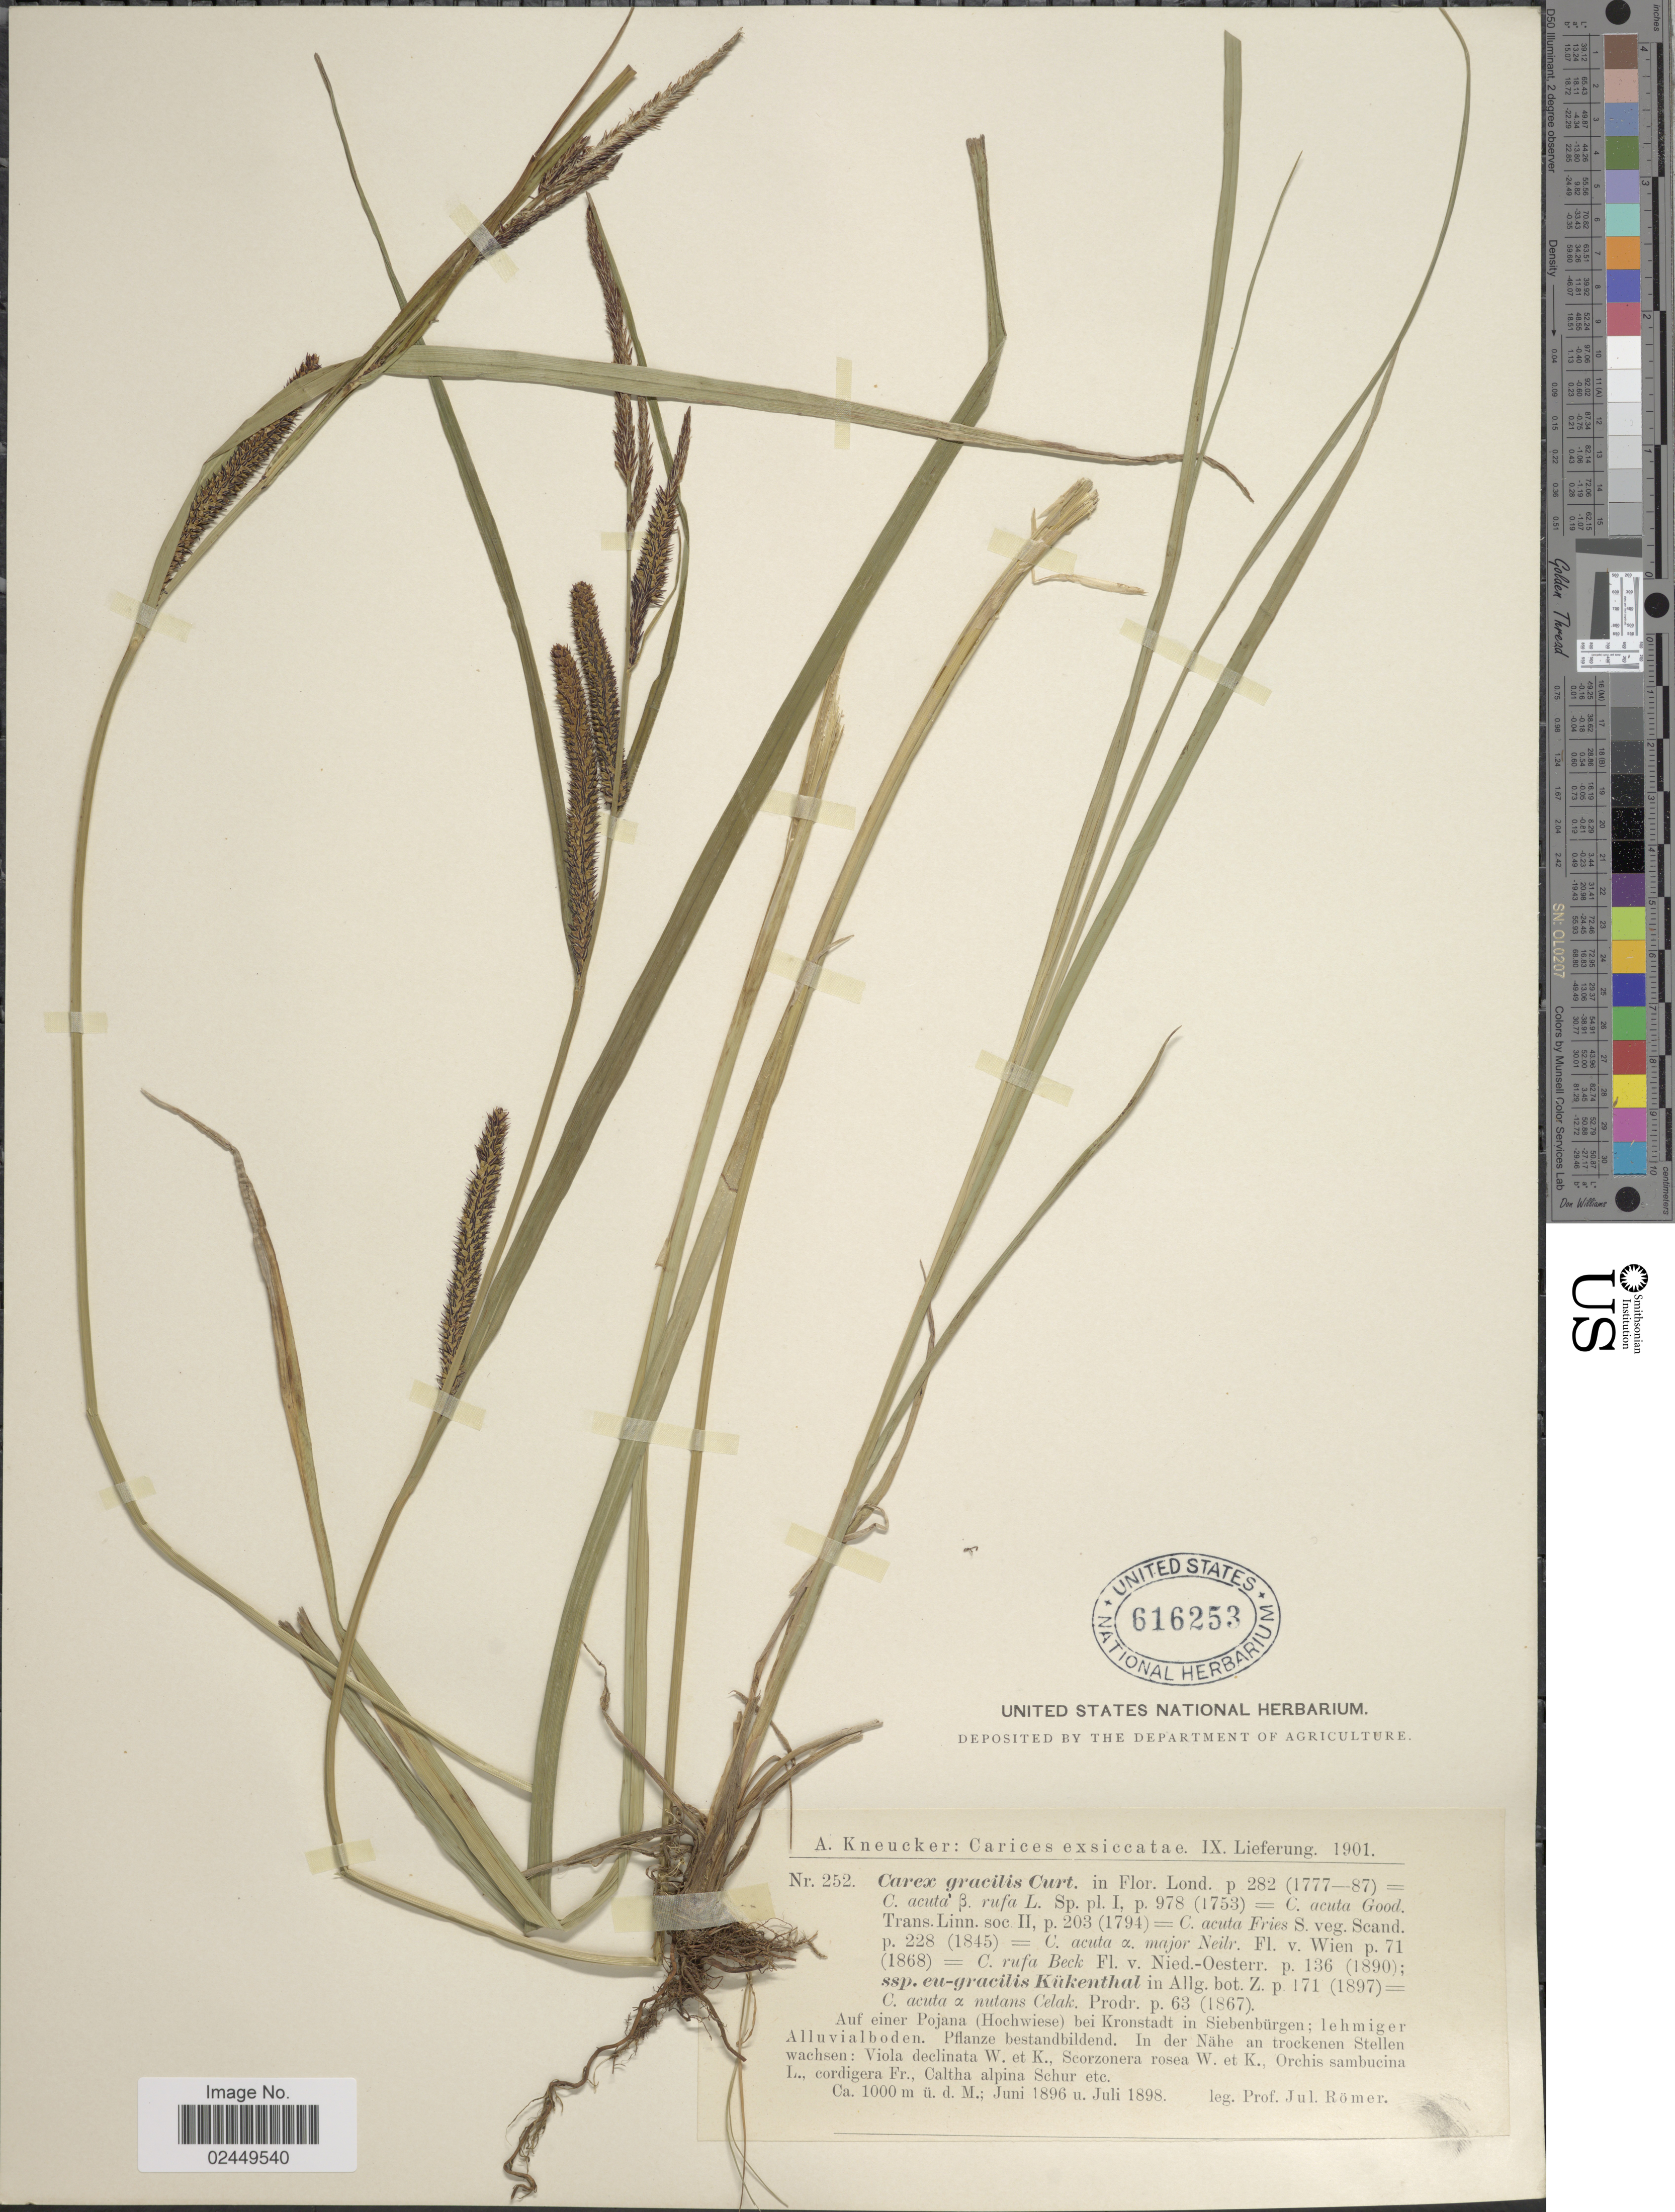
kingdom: Plantae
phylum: Tracheophyta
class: Liliopsida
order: Poales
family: Cyperaceae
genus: Carex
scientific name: Carex acuta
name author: L.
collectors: J. Romer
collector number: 252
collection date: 1896-06/1898-07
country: Romania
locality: Auf einer Pojana (Hochwiese) bei Kronstadt in Siebenburgen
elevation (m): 1000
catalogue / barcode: US 616253